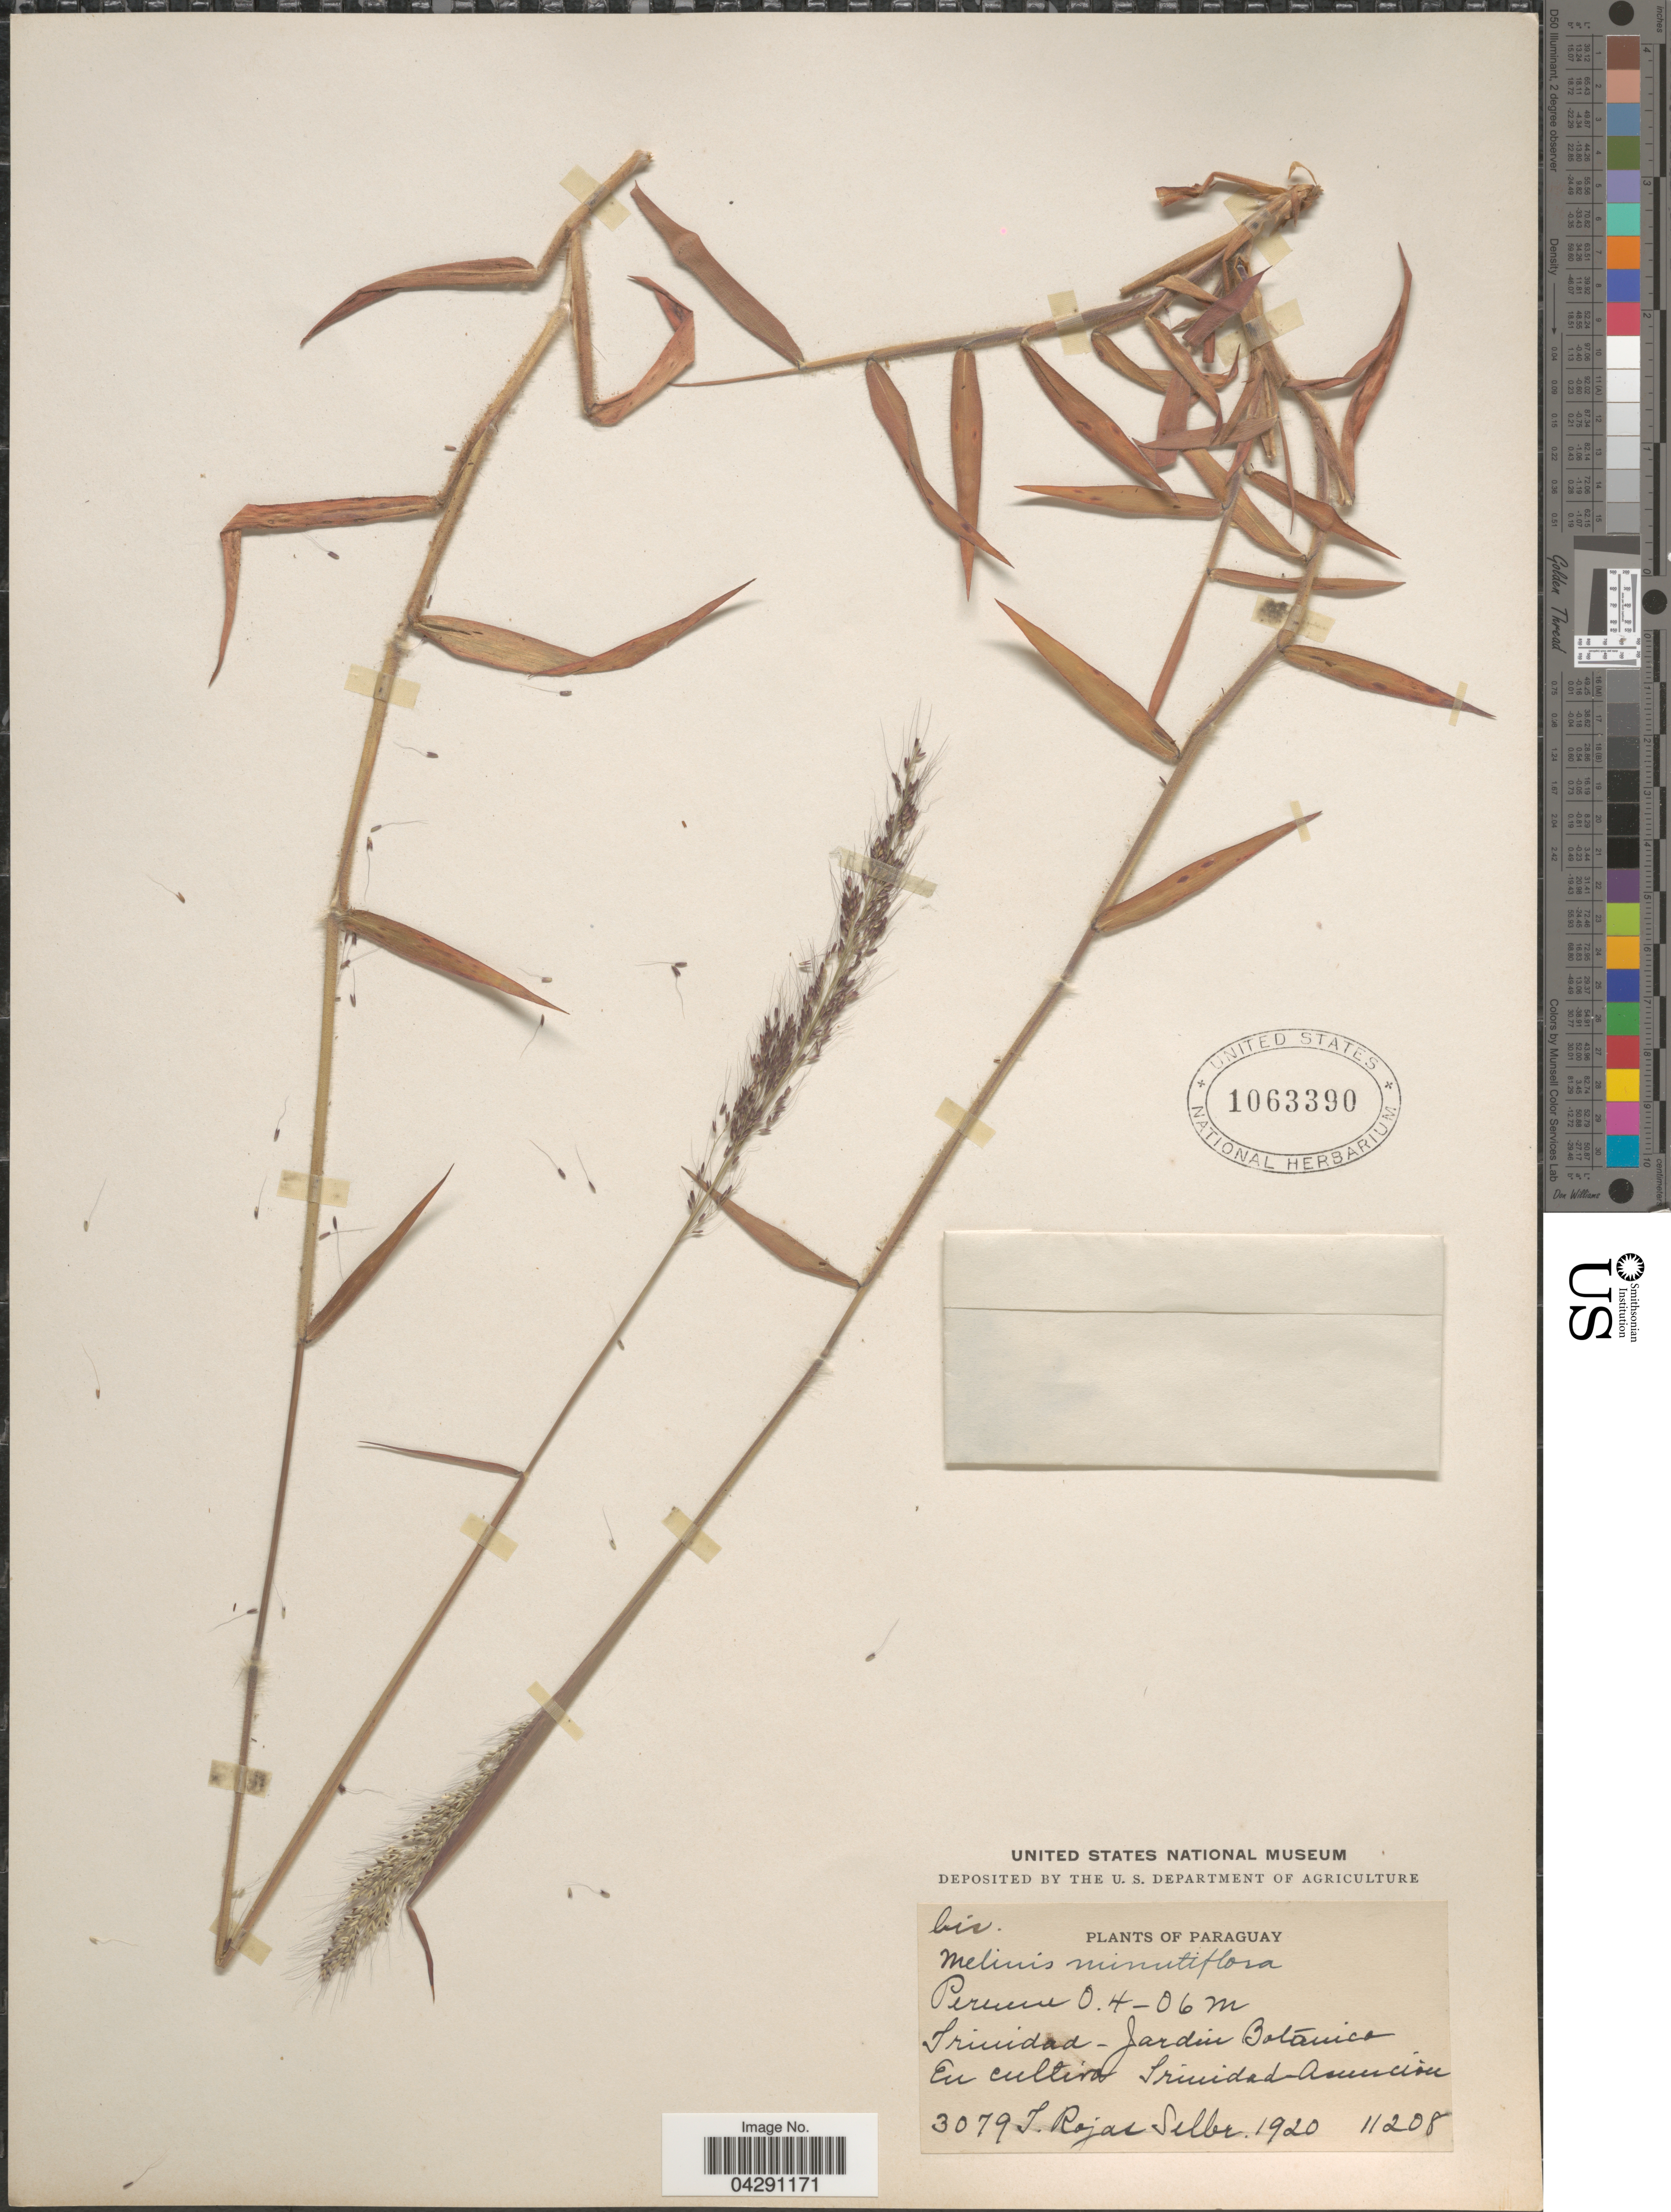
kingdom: Plantae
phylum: Tracheophyta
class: Liliopsida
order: Poales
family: Poaceae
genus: Melinis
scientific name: Melinis minutiflora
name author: P. Beauv.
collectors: T. Rojas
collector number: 3079/11208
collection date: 1920-09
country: Paraguay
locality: Trinidad - Jardin Botanica. En cultiva Trinidad-Asuncion.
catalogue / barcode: US 1063390